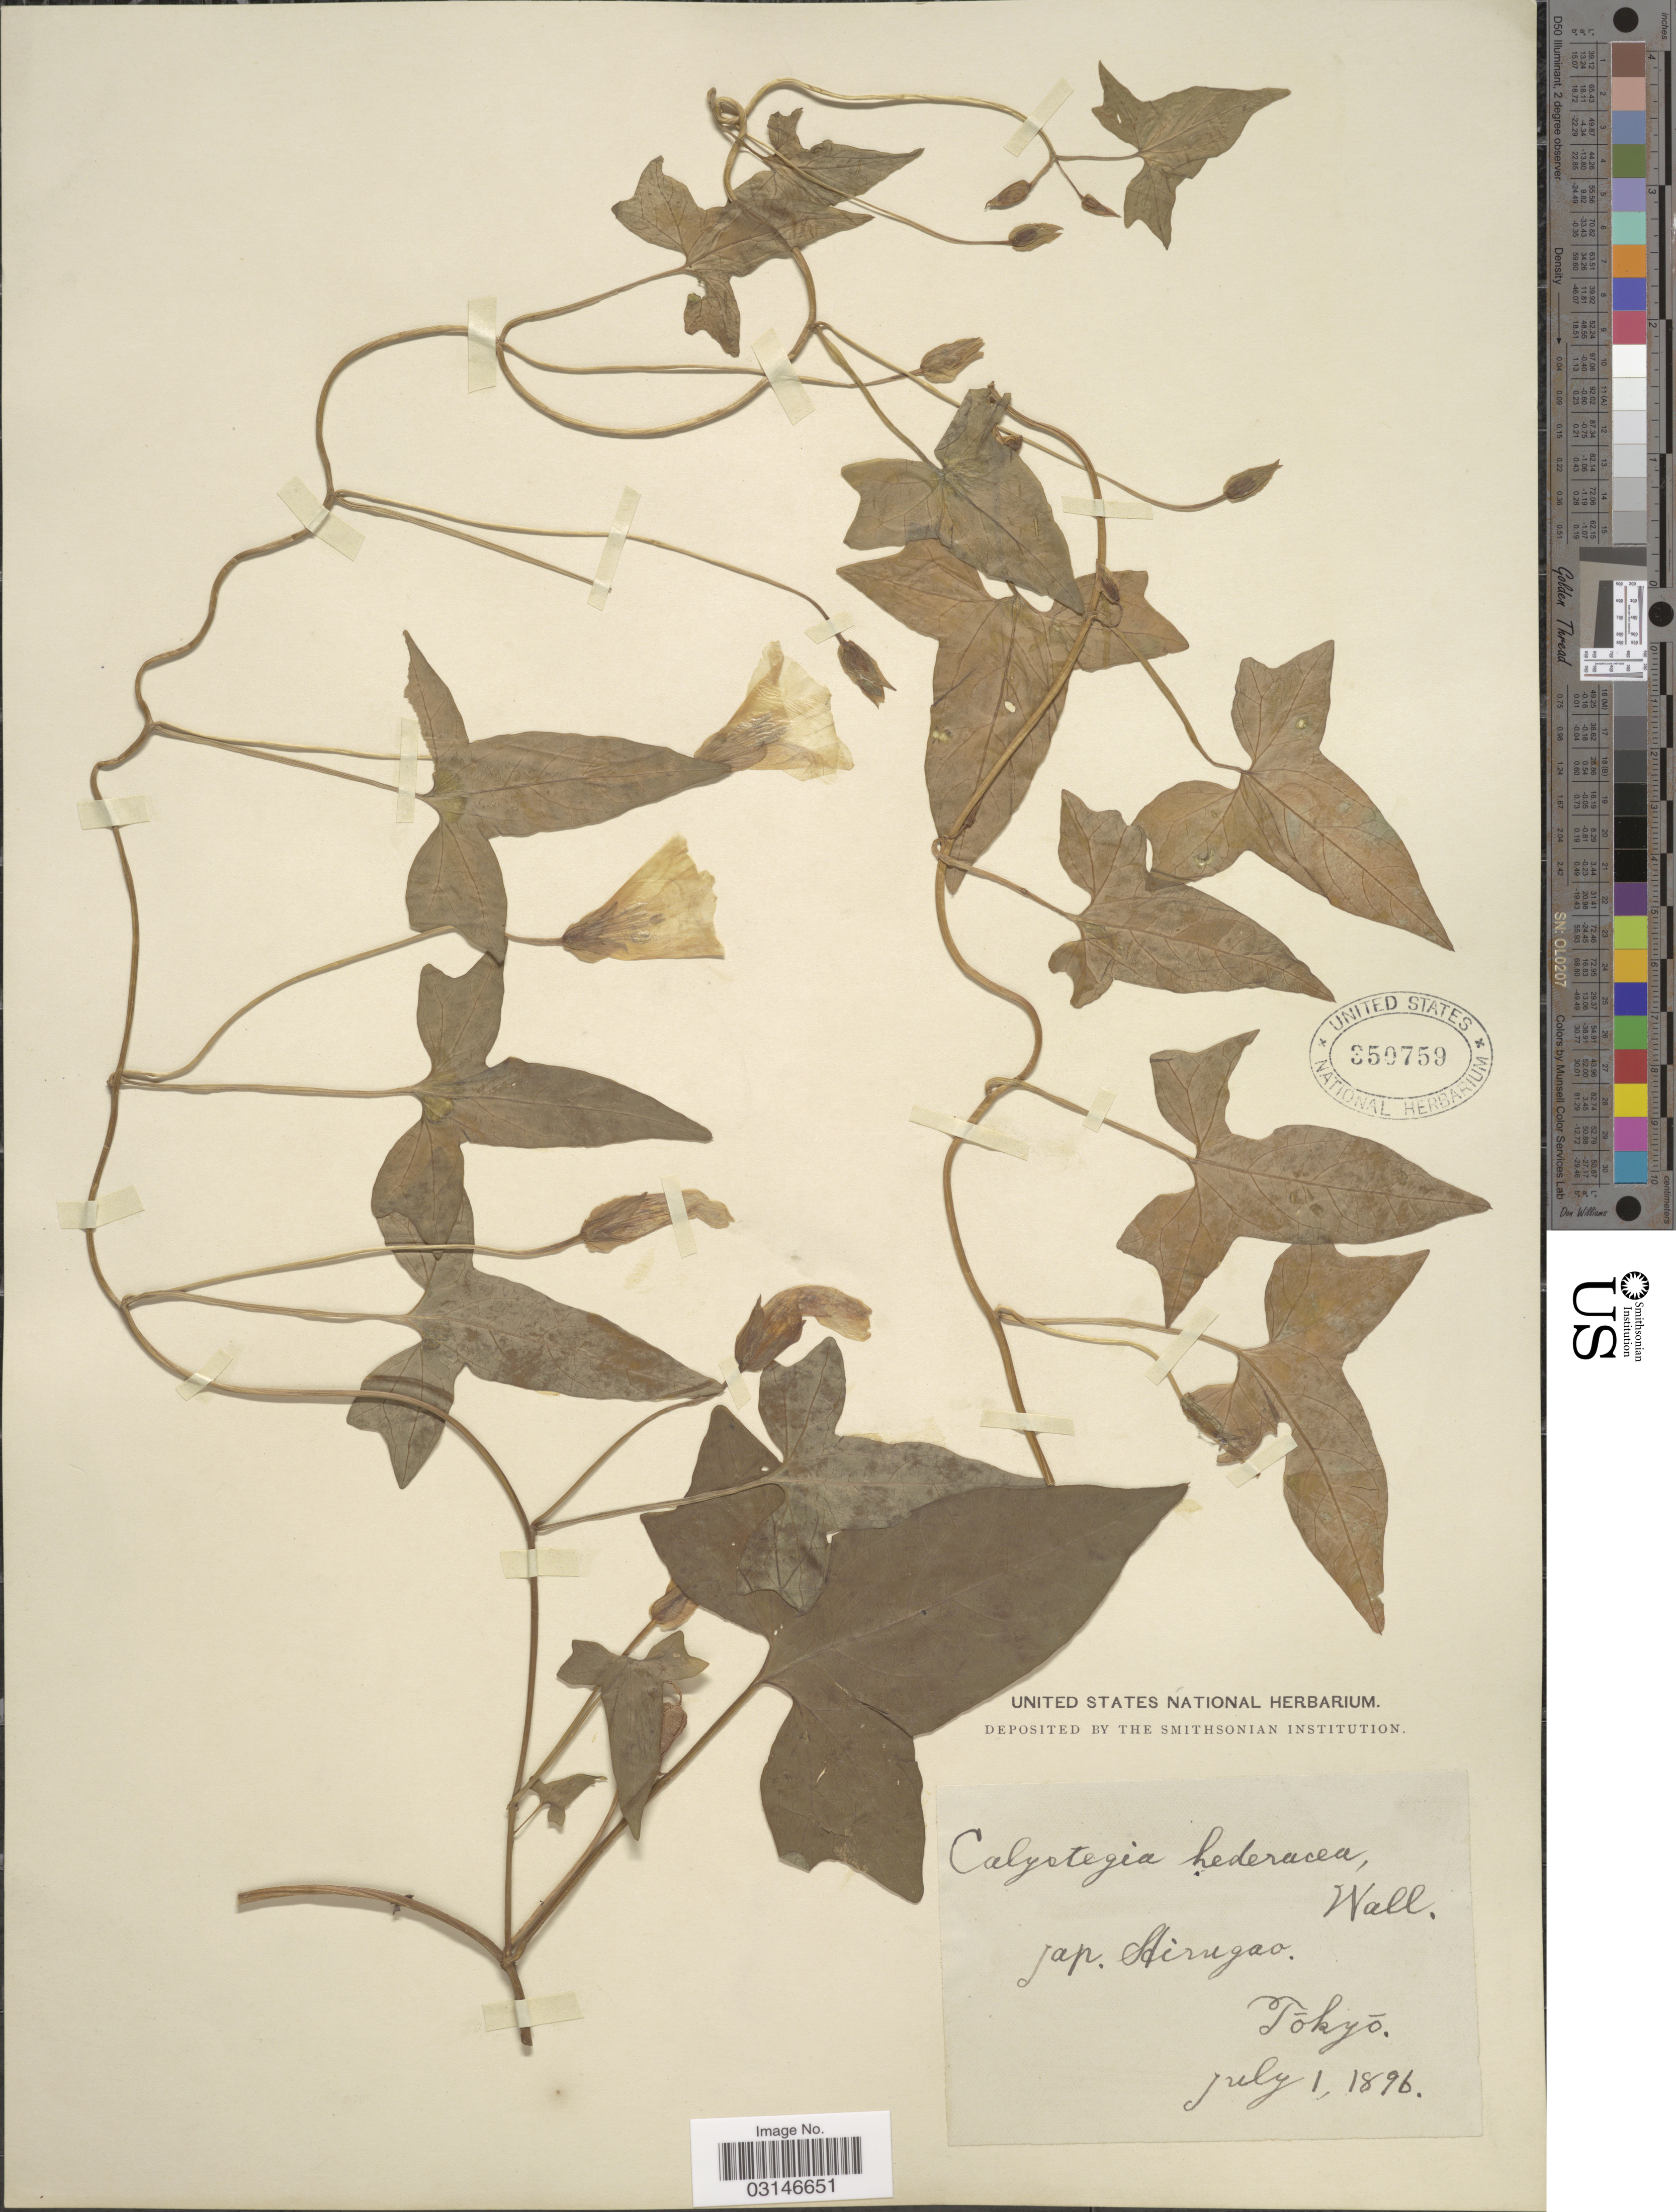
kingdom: Plantae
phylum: Tracheophyta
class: Magnoliopsida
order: Solanales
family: Convolvulaceae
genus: Calystegia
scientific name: Calystegia hederacea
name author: Thunb.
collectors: ex herb. United States National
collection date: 1896-07-01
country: Japan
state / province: Tokyo, Federal City of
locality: Tokyo.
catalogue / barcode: US 350759